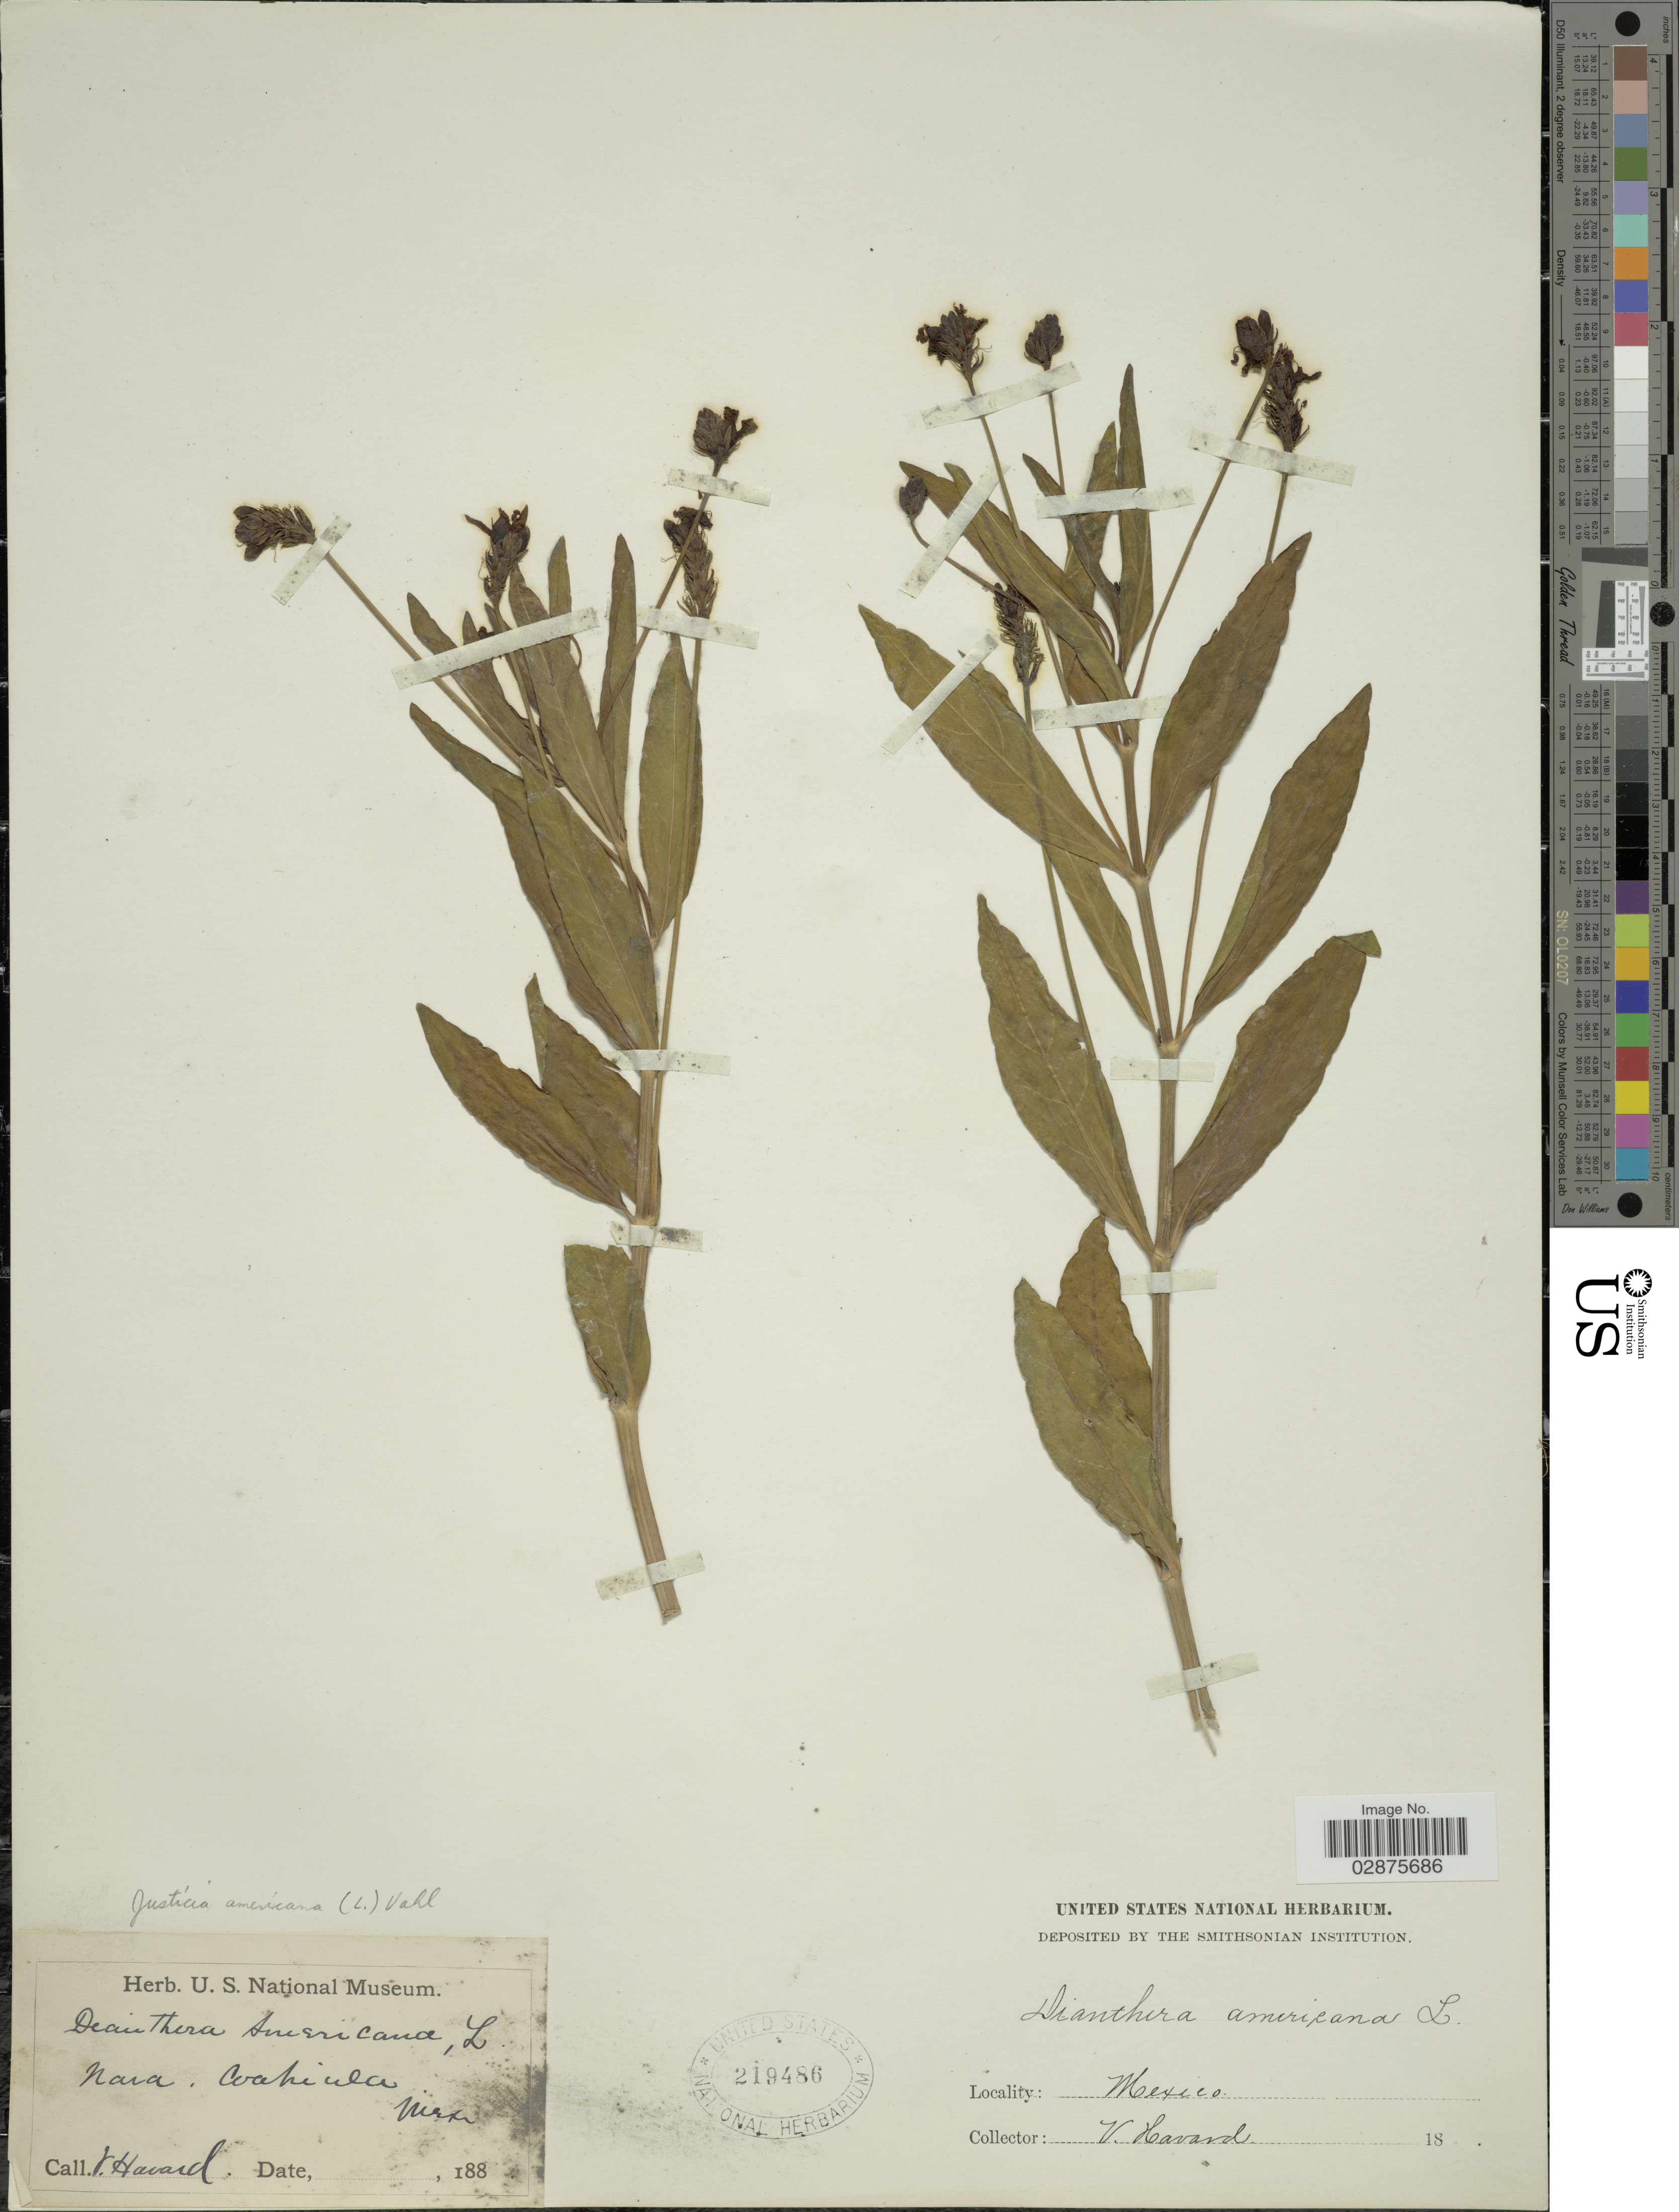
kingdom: Plantae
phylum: Tracheophyta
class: Magnoliopsida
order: Lamiales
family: Acanthaceae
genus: Justicia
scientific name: Justicia americana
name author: (L.) Vahl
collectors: V. Havard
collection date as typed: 188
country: Mexico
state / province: Coahuila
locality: Nara, Coahuila.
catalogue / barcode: US 219486